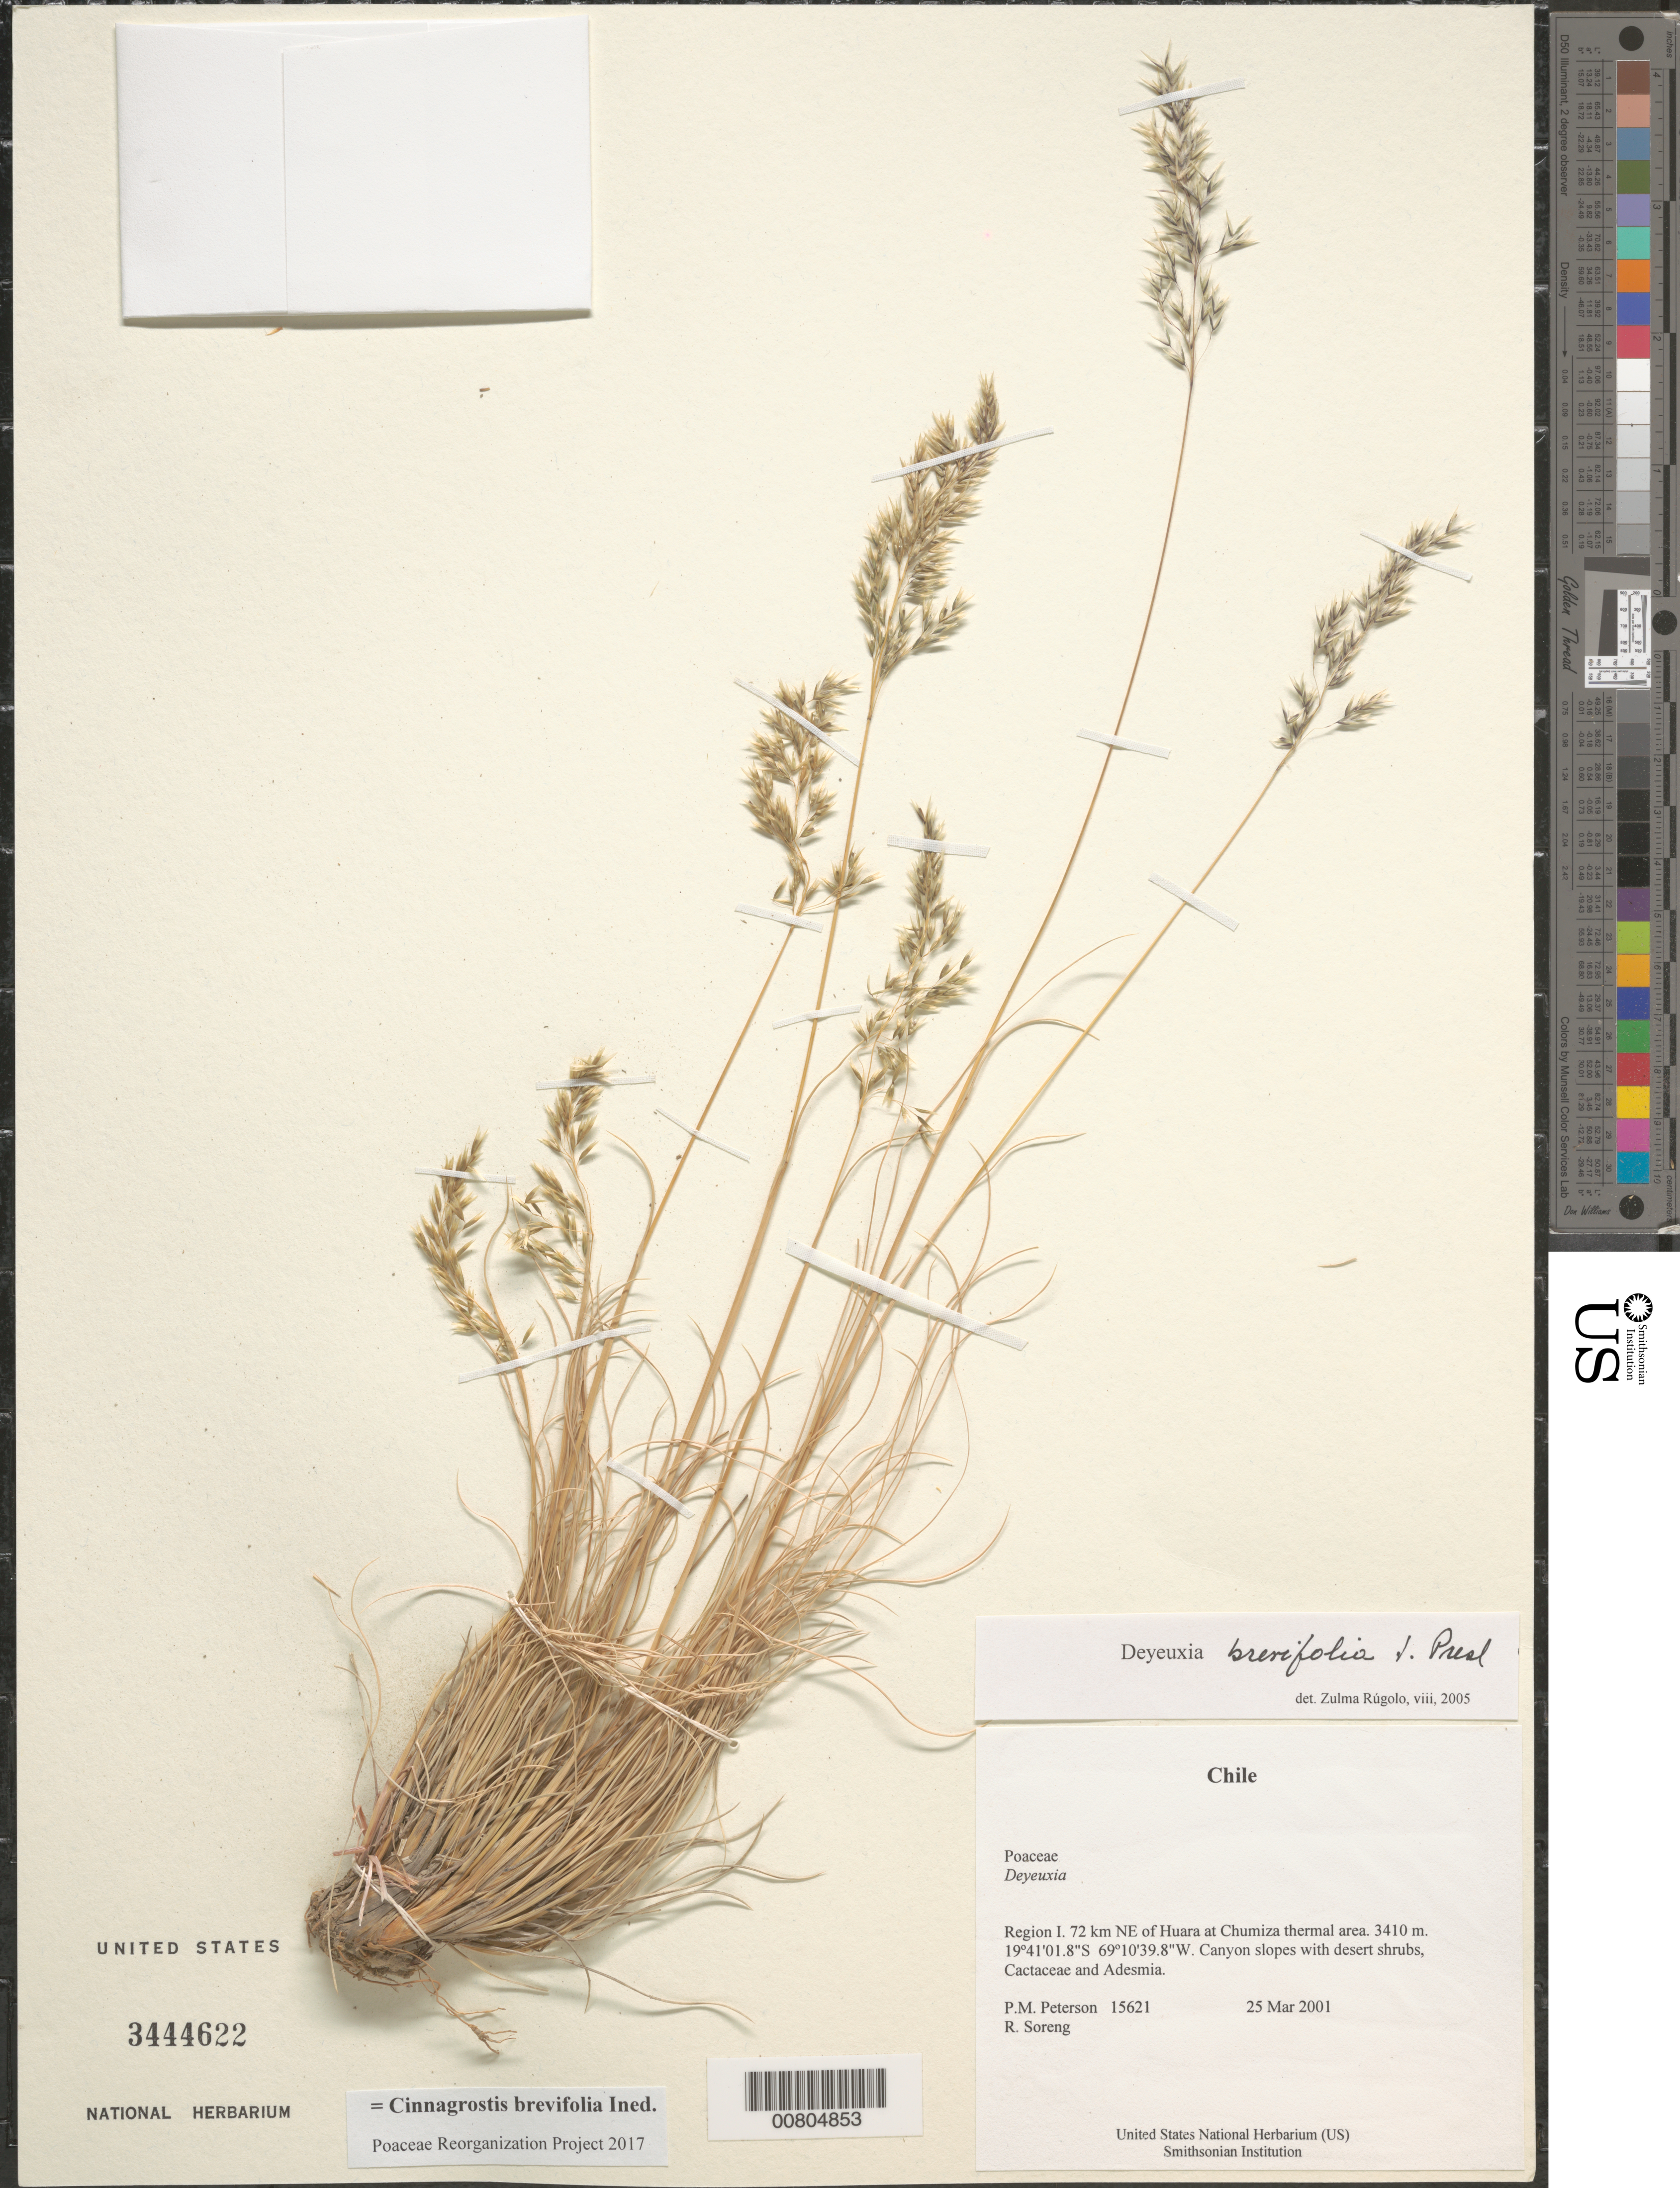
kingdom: Plantae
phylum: Tracheophyta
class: Liliopsida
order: Poales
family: Poaceae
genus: Cinnagrostis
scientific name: Cinnagrostis brevifolia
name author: (J. Presl) P.M. Peterson et al.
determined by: Poaceae Reorganization Project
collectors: P. M. Peterson & R. J. Soreng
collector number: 15621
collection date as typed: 25 Mar 2001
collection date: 2001-03-25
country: Chile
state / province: Tarapacá (I)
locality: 72 km NE of Huara at Chumiza thermal area.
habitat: Canyon slopes with desert shrubs, Cactaceae and Adesmia.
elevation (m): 3410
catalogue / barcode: US 3444622